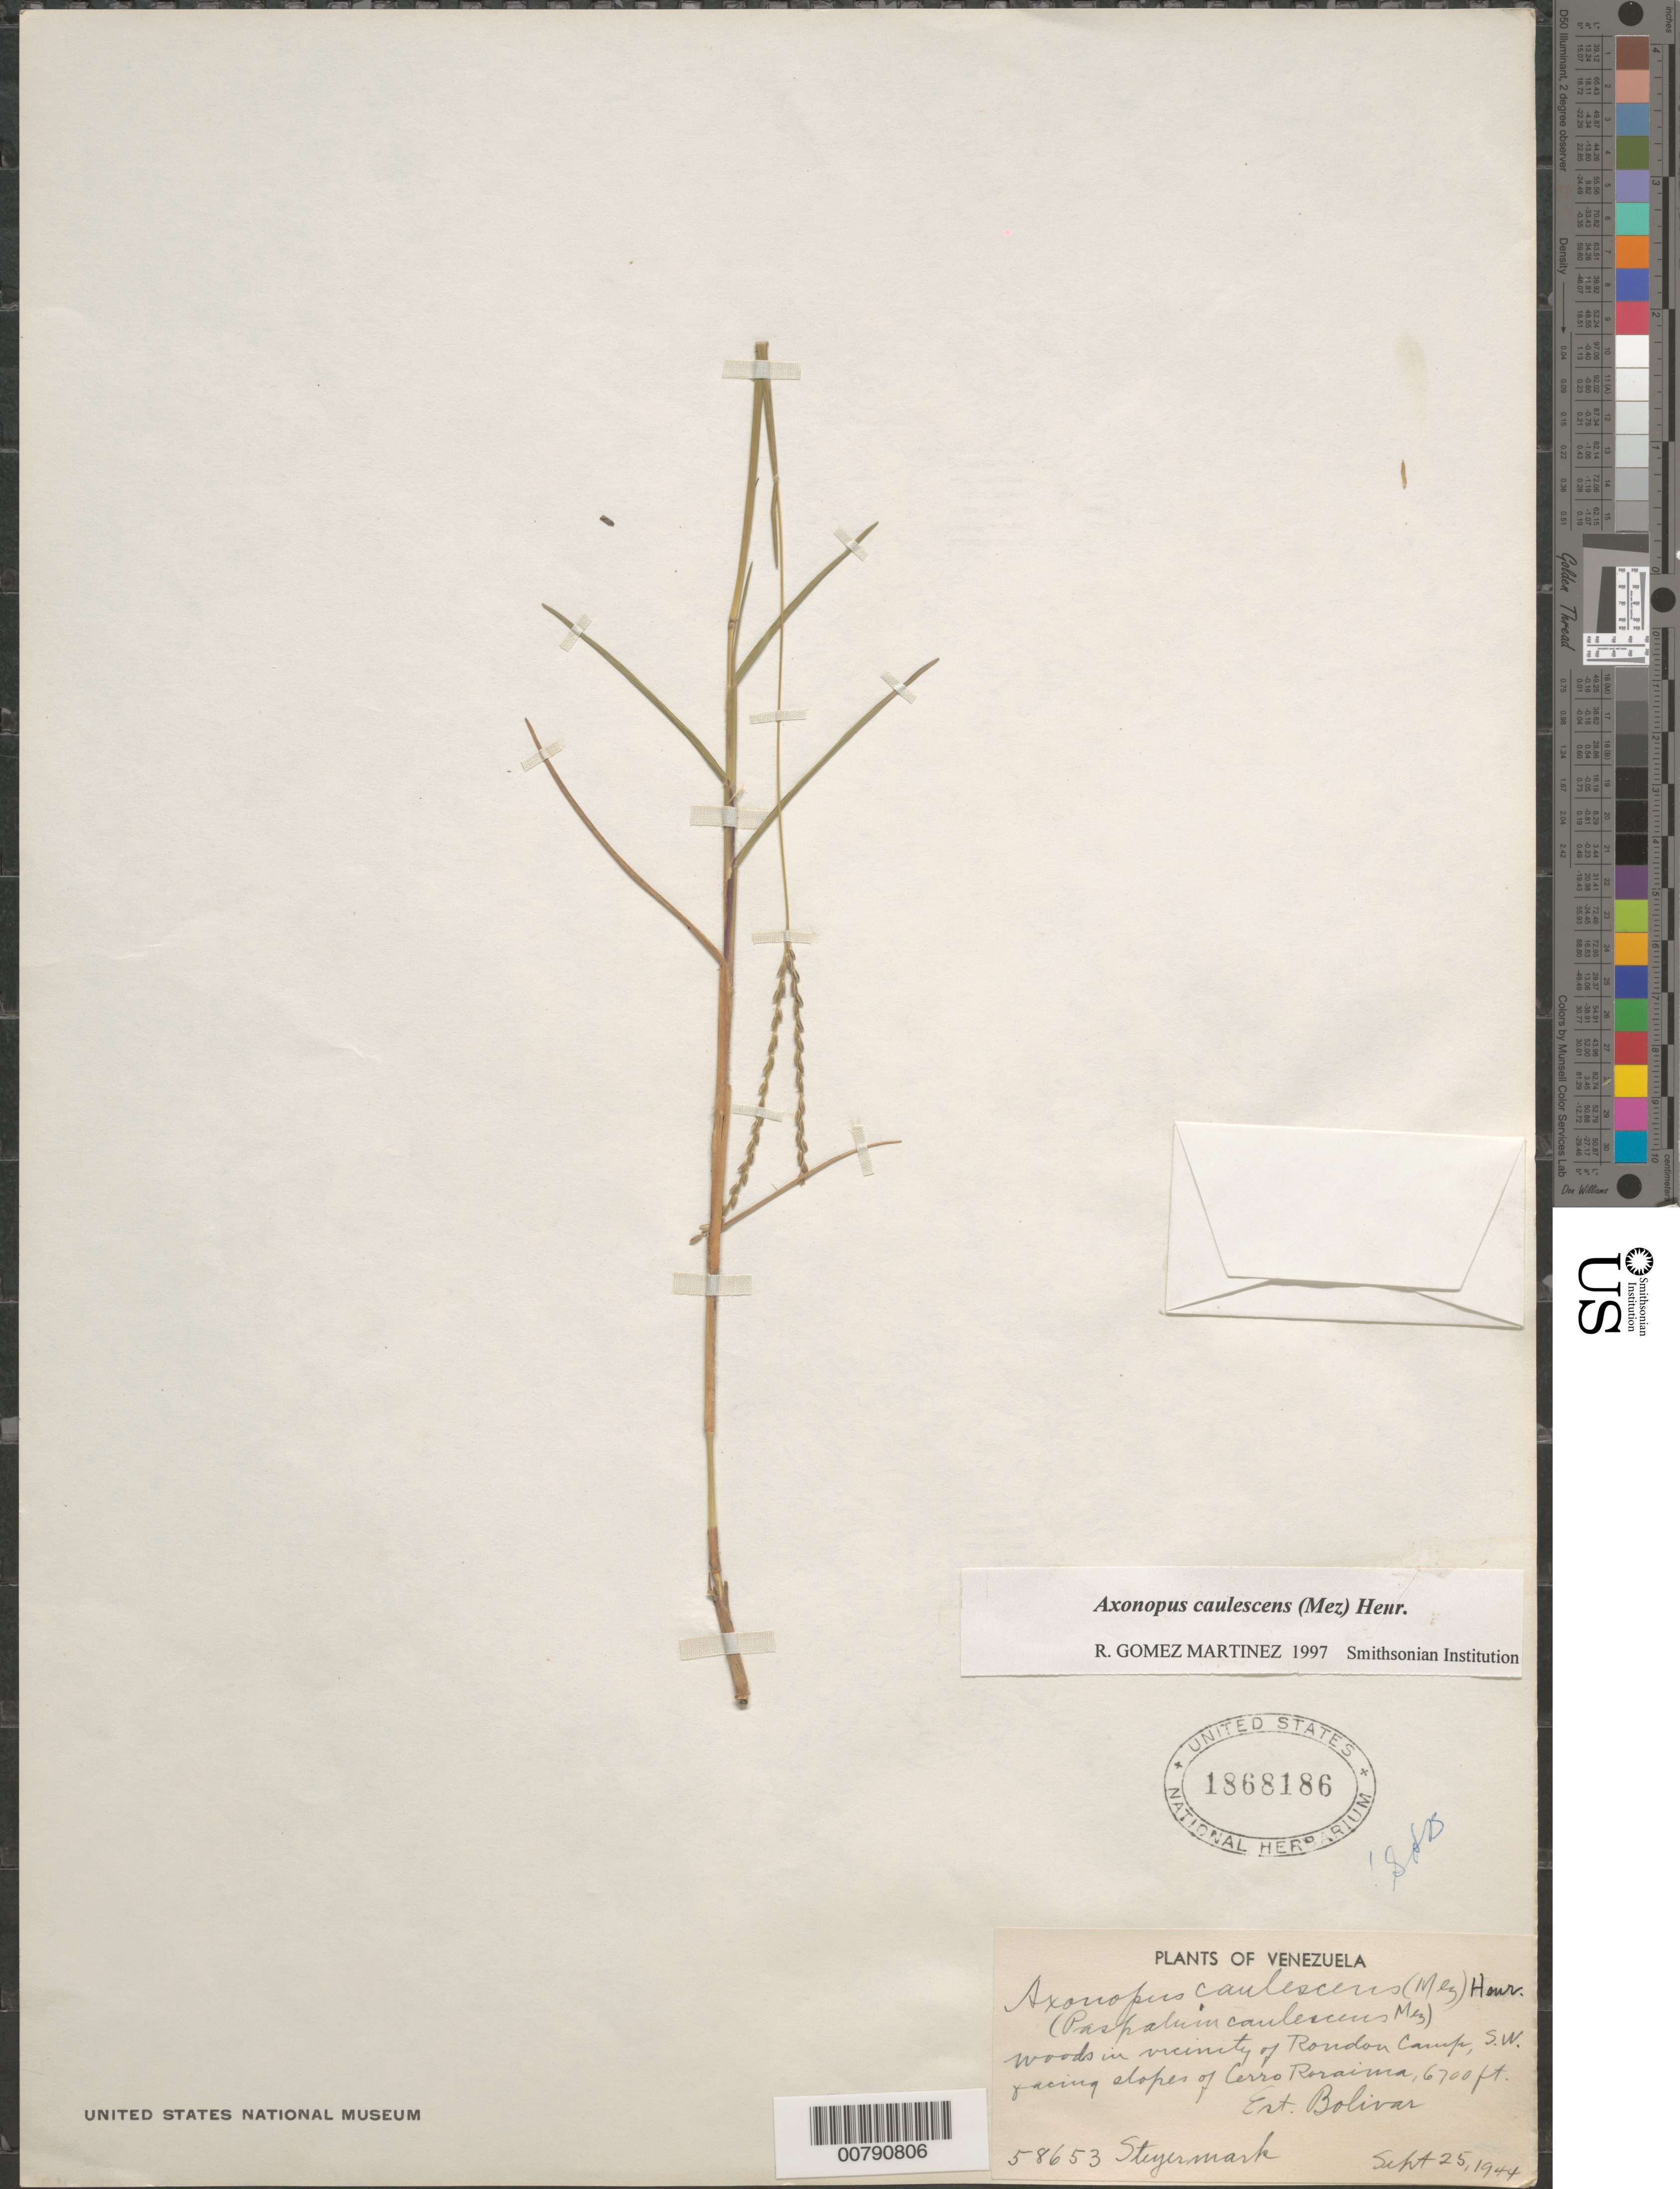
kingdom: Plantae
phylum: Tracheophyta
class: Liliopsida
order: Poales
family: Poaceae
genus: Axonopus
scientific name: Axonopus caulescens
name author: (Mez) Henrickson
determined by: Gomez Martinez, R.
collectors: J. Steyermark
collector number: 58653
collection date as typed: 25-Sep-44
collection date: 1944-09-25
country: Venezuela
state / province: Bolívar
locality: Mt. Roraima, Rondón Camp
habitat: Woods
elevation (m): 2042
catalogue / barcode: US 1868186